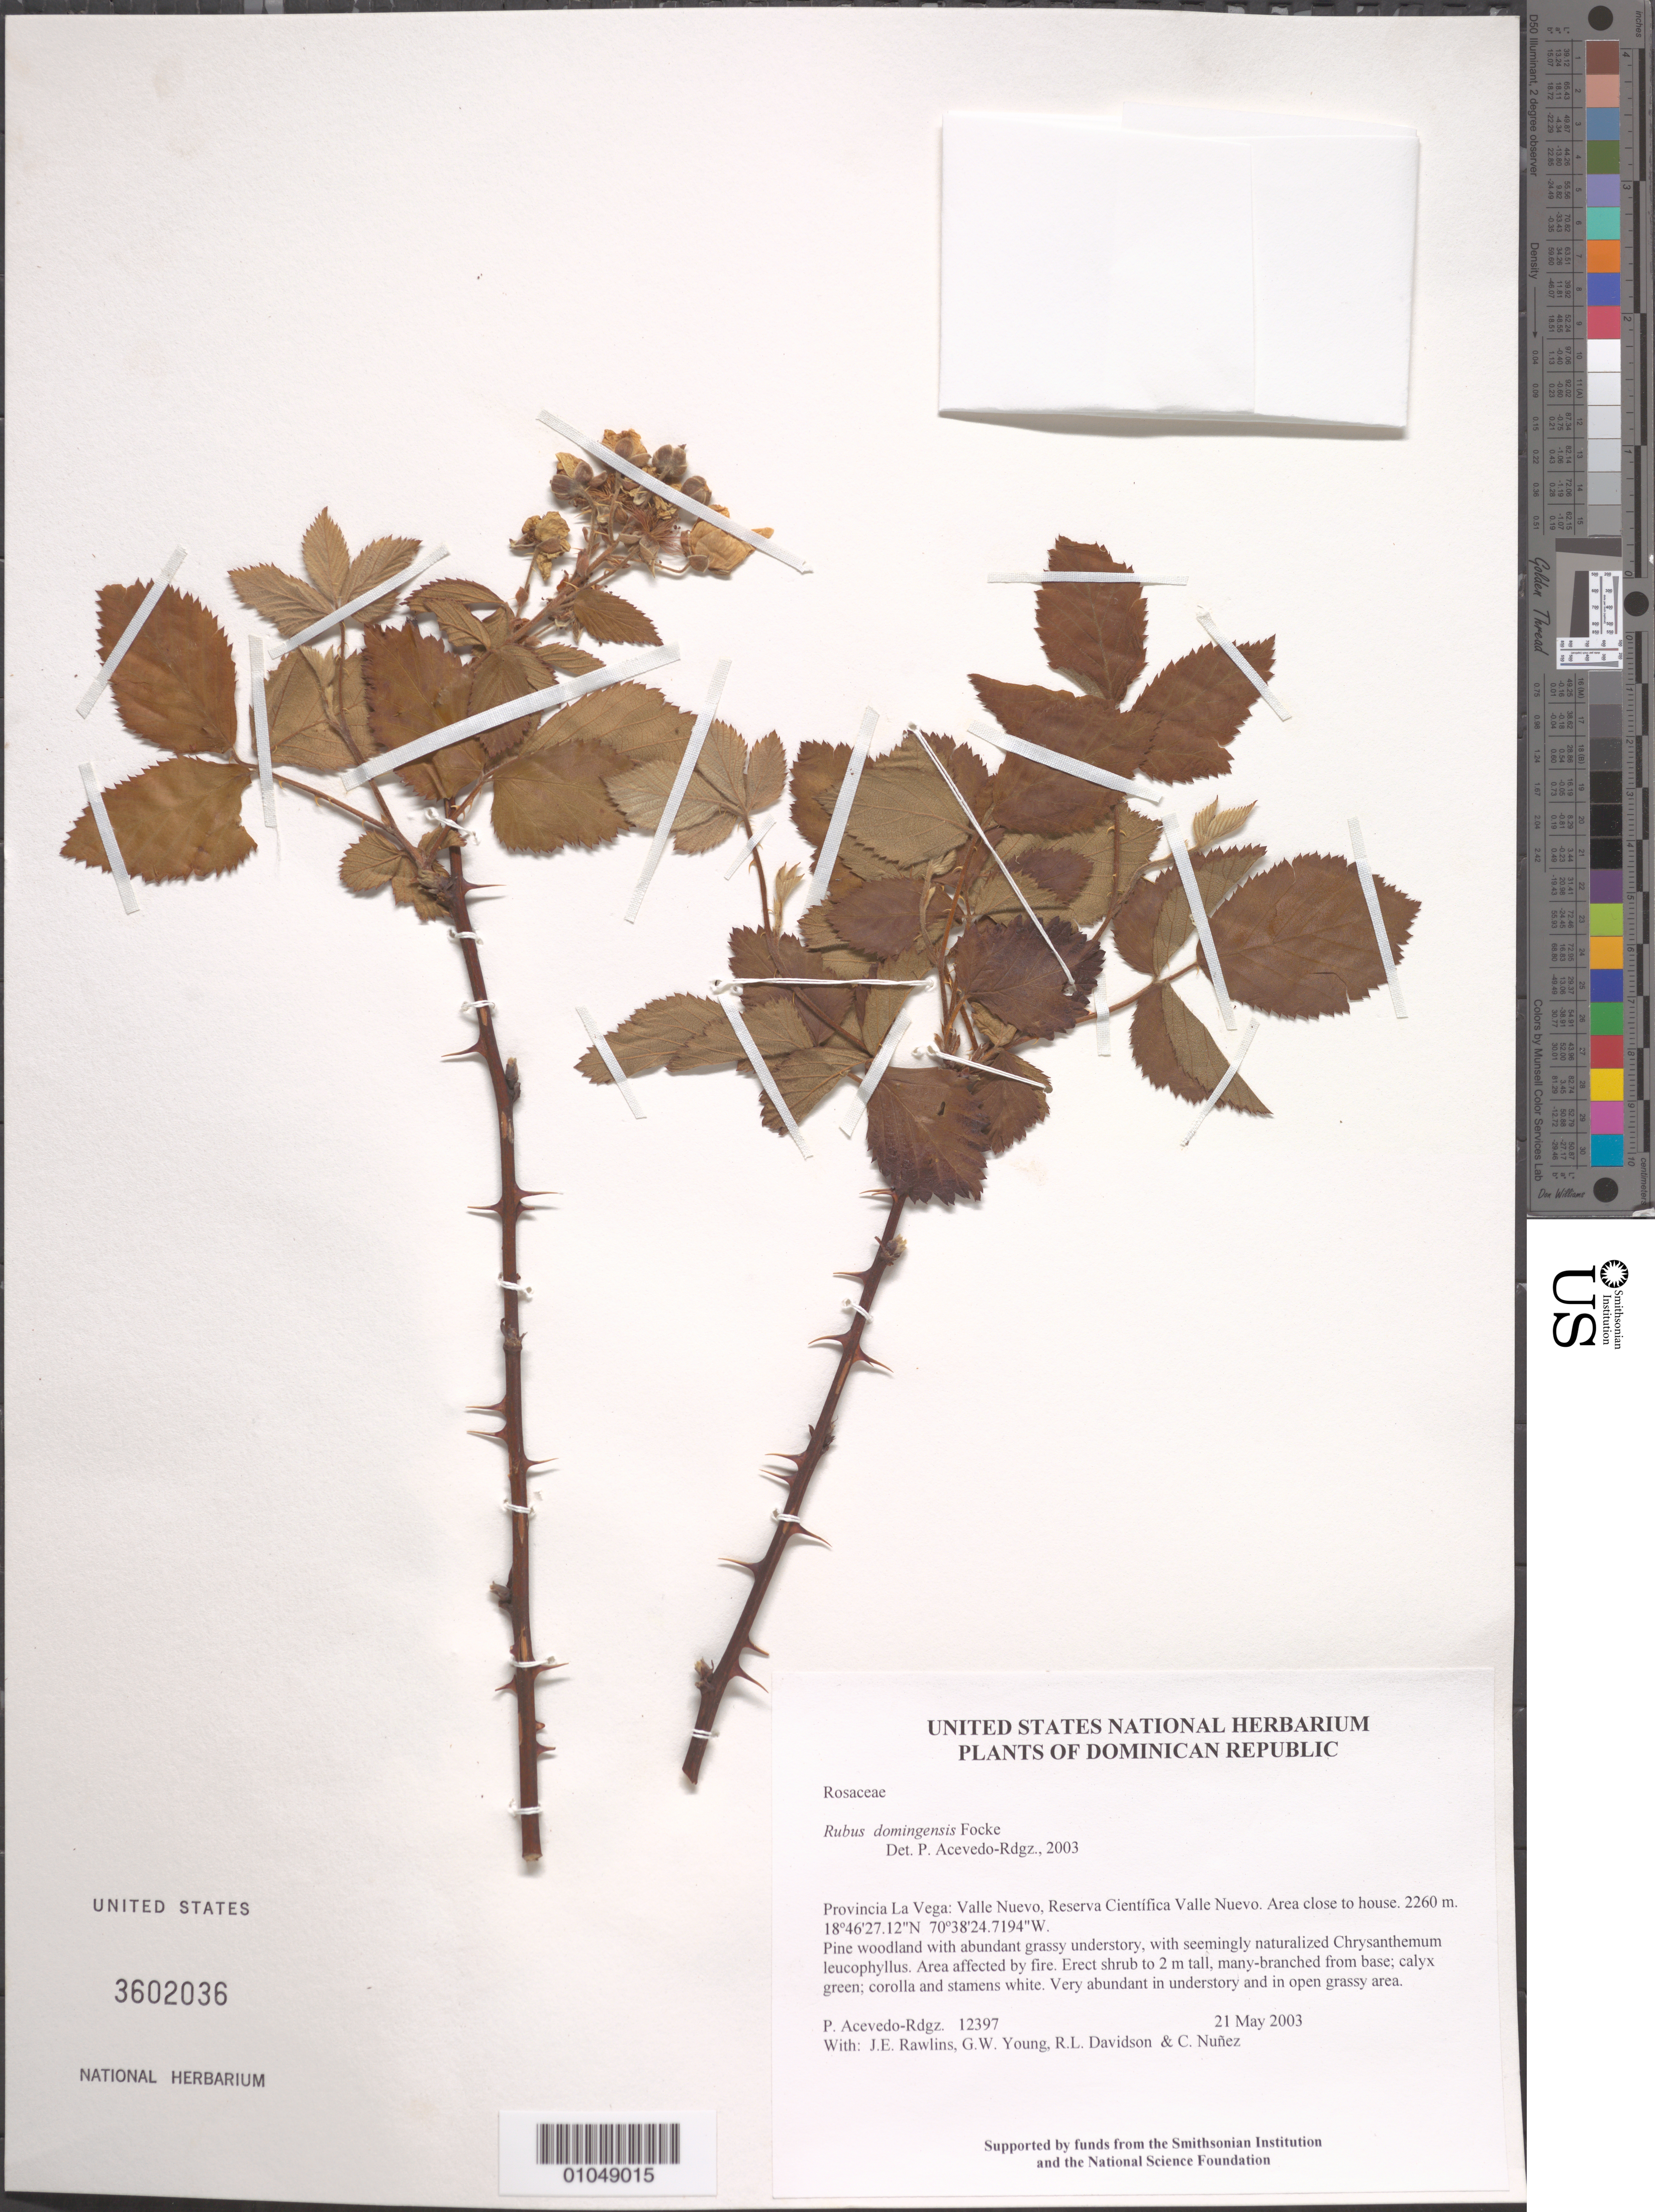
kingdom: Plantae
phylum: Tracheophyta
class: Magnoliopsida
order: Rosales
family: Rosaceae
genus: Rubus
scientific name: Rubus domingensis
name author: Focke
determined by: Acevedo-Rodríguez, P., (BOT), Smithsonian Institution - National Museum of Natural History (UNITED STATES)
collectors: P. Acevedo-Rodr., J. Rawlins, G. Young, R. Davidson & C. Nunez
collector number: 12397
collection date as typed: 21 May 2003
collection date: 2003-05-21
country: Dominican Republic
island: Hispaniola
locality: Provincia La Vega: Valle Nuevo, Reserva Científica Valle Nuevo. Area close to house.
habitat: Pine woodland with abundant grassy understory, with seemingly naturalized Chrysanthemum leucophyllus. Area affected by fire.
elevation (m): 2260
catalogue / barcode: US 3602036